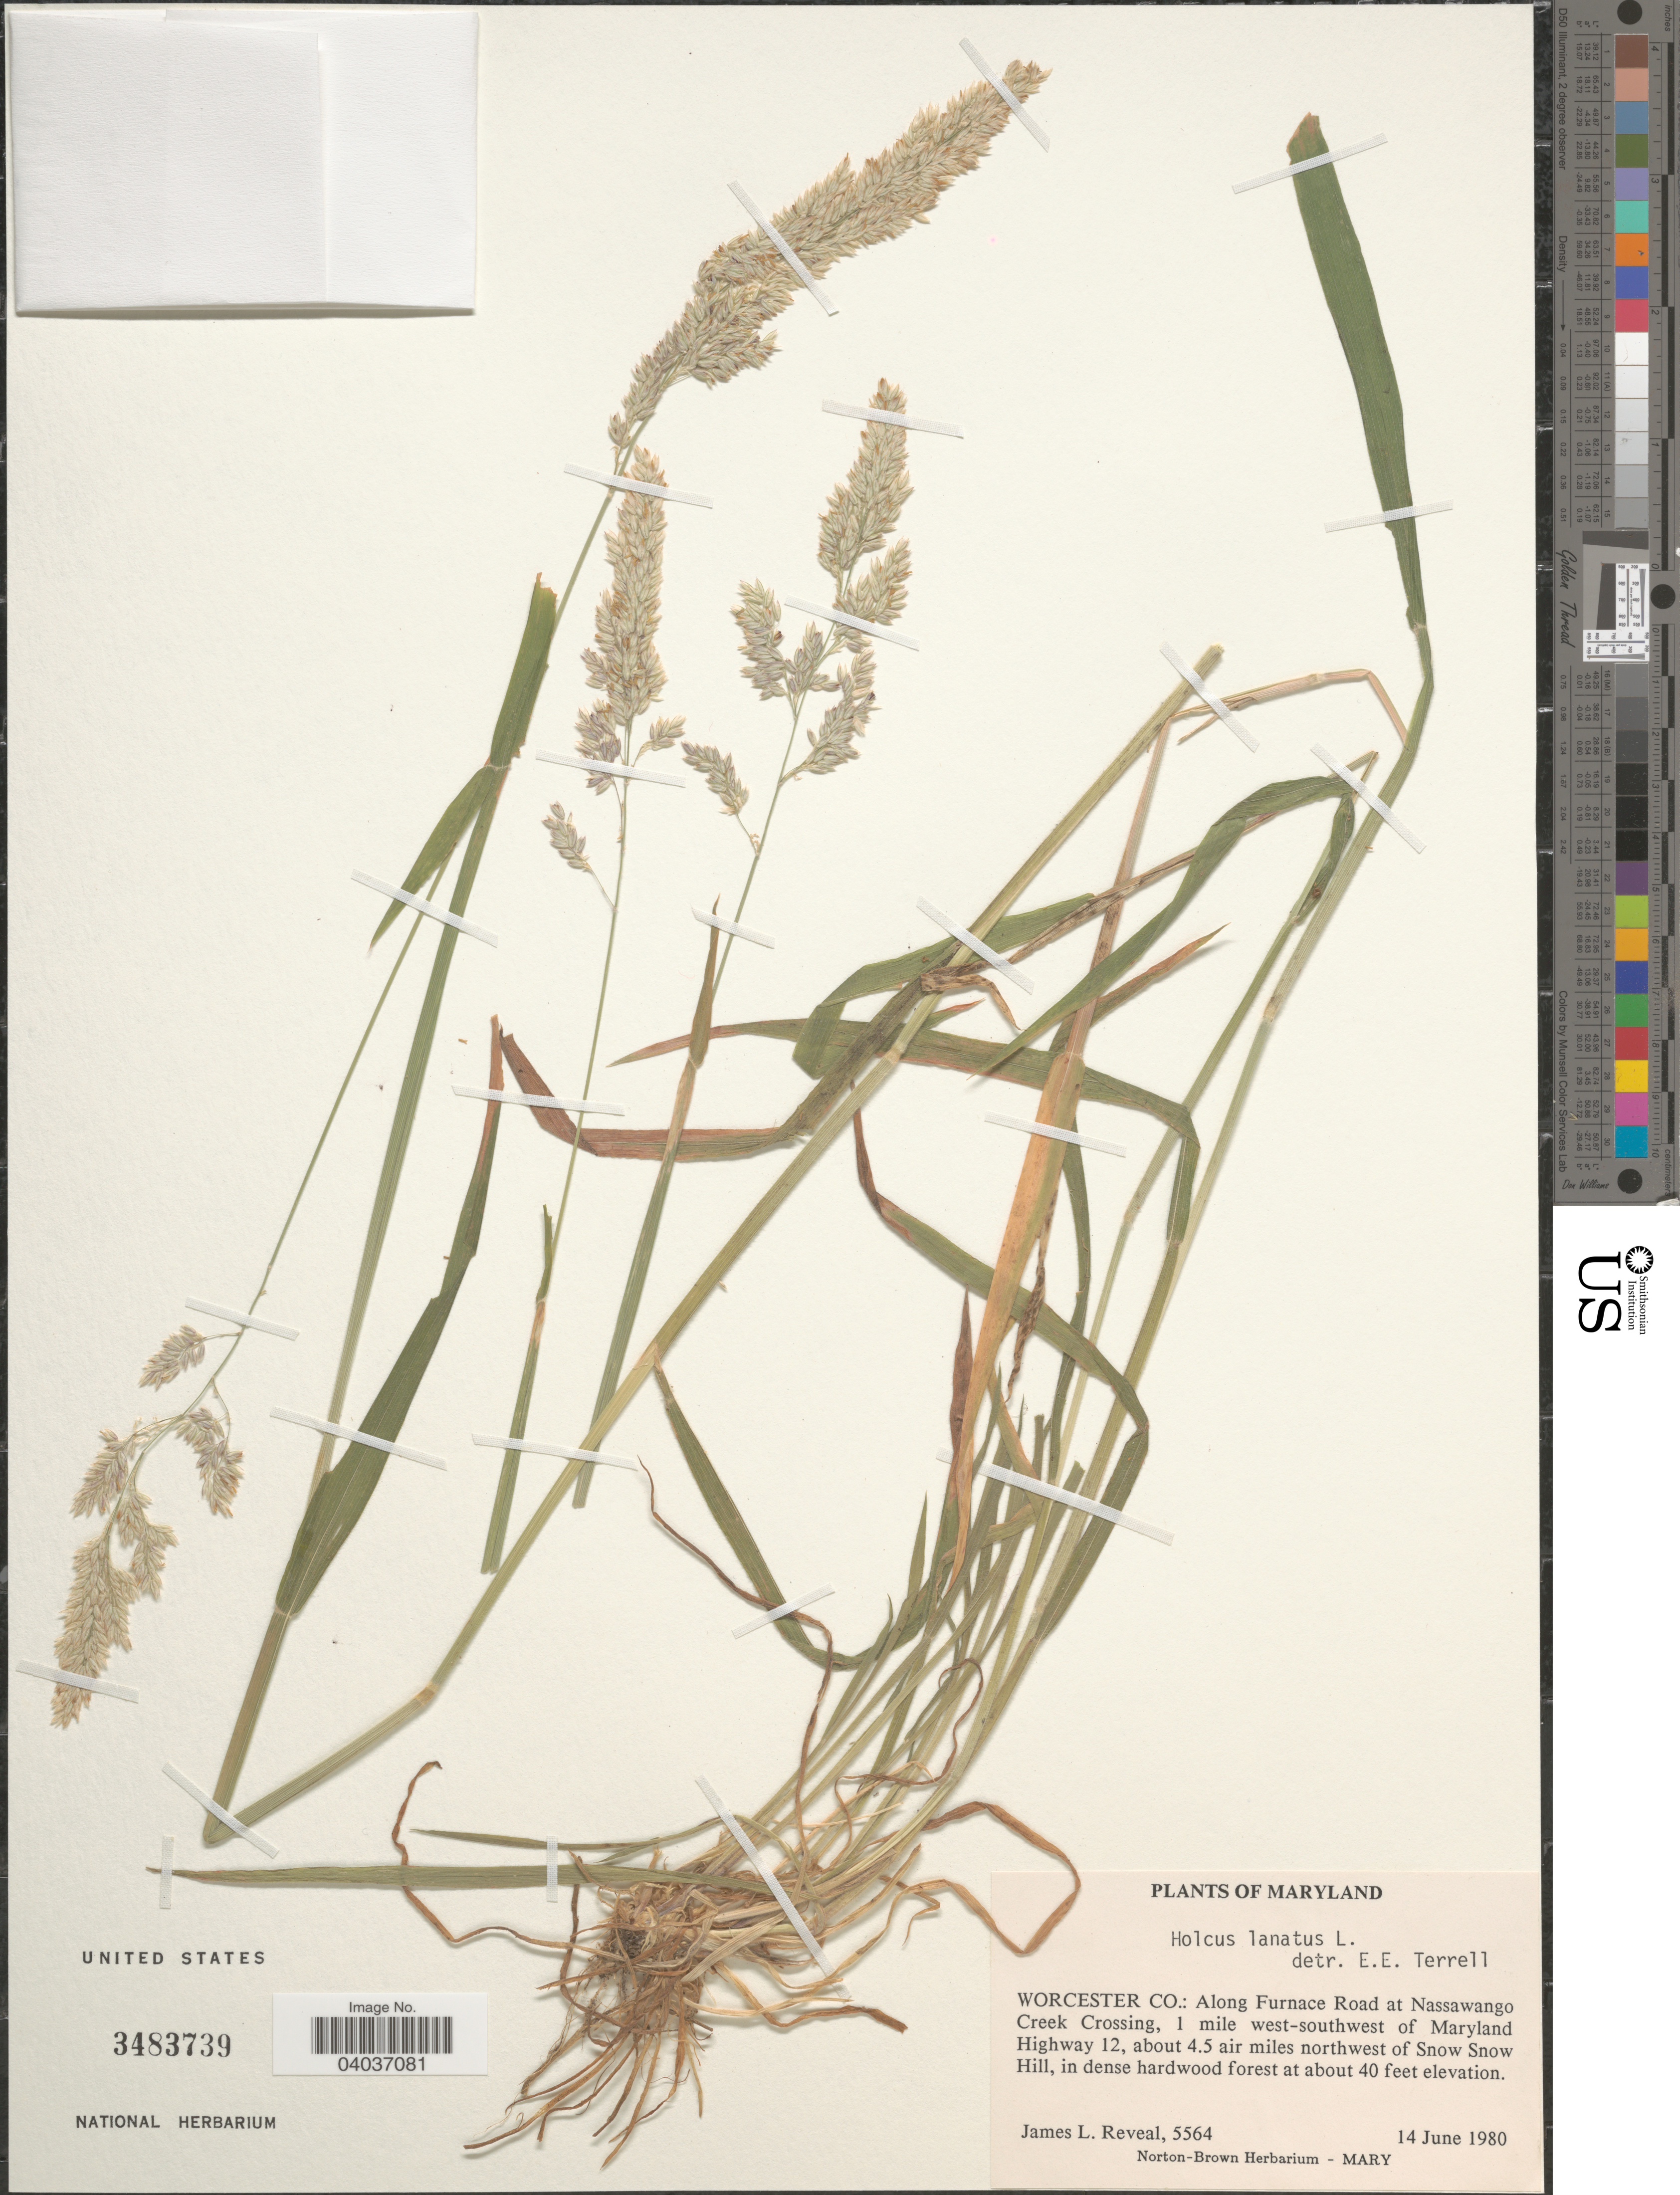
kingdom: Plantae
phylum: Tracheophyta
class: Liliopsida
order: Poales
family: Poaceae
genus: Holcus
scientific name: Holcus lanatus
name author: L.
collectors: J. L. Reveal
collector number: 5564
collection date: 1980-06-14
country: United States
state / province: Maryland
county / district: Worcester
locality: Worcester Co.: Along Furnace Road at Nassawango Creek Crossing, 1 mile west-southwest of Maryland Highway 12, about 4.5 air miles northwest of Snow Snow Hill.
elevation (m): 12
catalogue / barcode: US 3483739